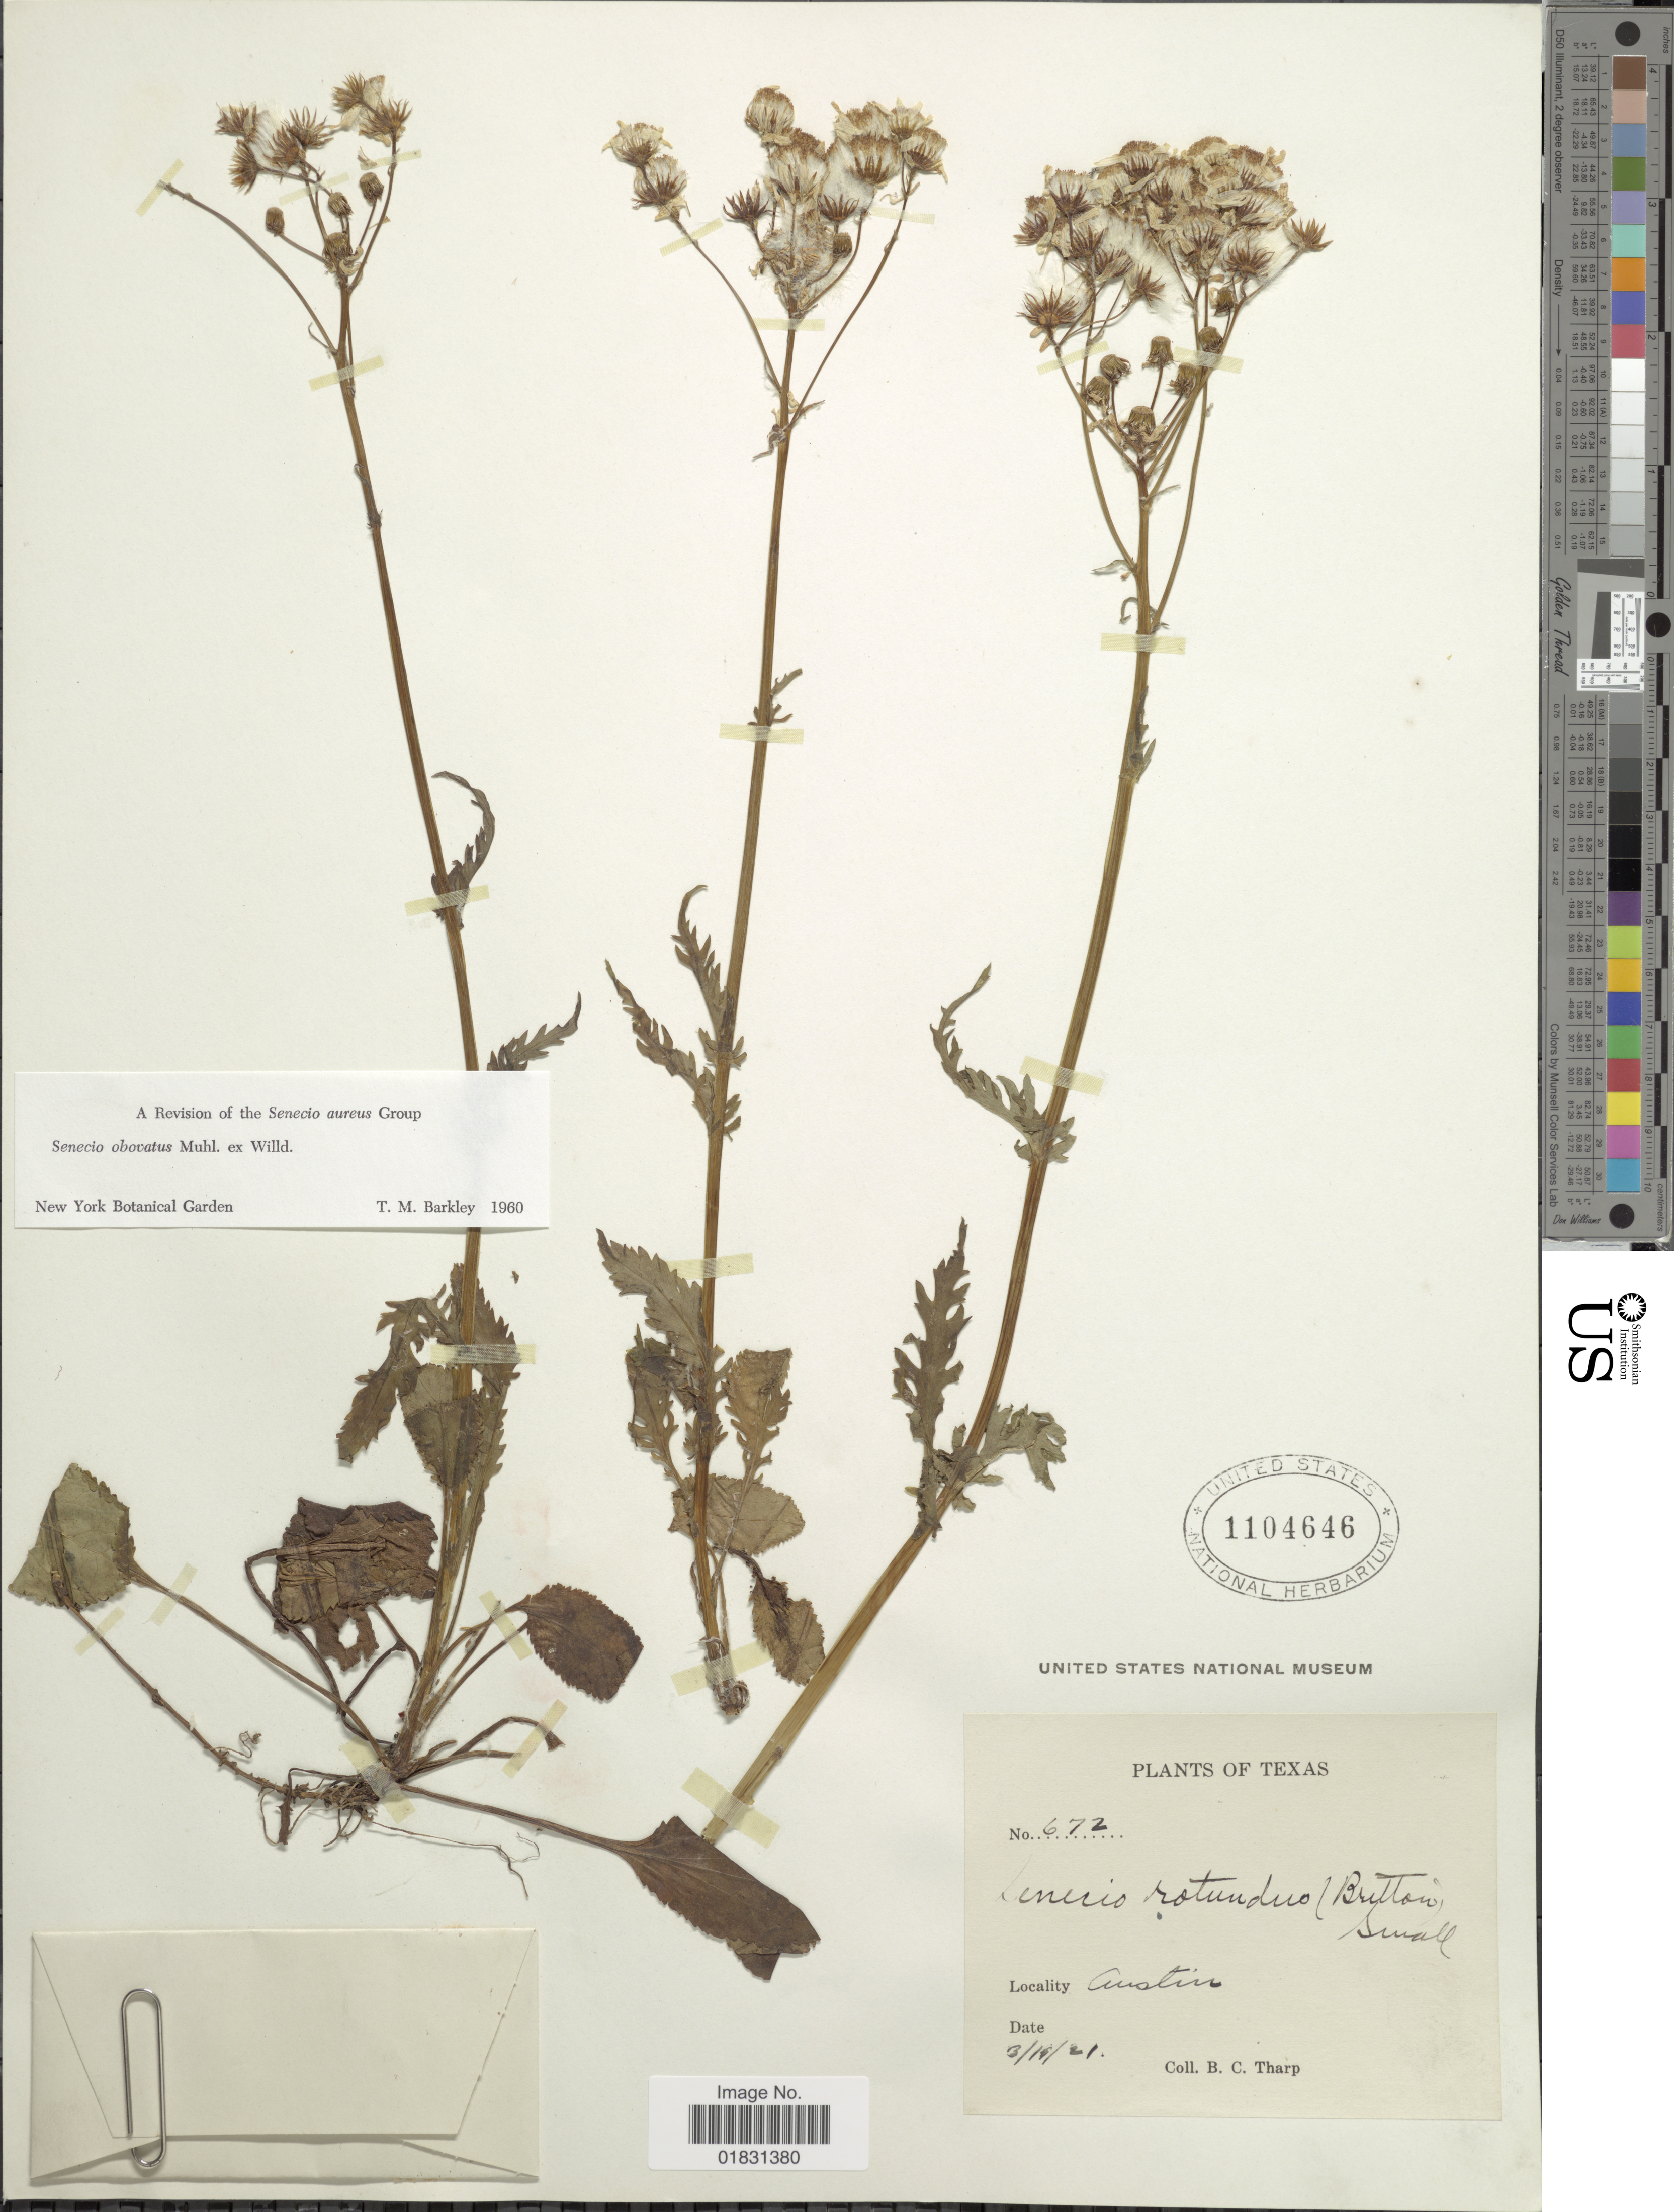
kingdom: Plantae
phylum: Tracheophyta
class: Magnoliopsida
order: Asterales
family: Asteraceae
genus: Packera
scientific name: Packera obovata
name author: (Muhl. ex Willd.) W.A. Weber & Á. Löve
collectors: B. C. Tharp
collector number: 672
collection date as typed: Transcribed d/m/y: 14/3/21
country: United States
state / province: Texas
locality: Austin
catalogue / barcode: US 1104646